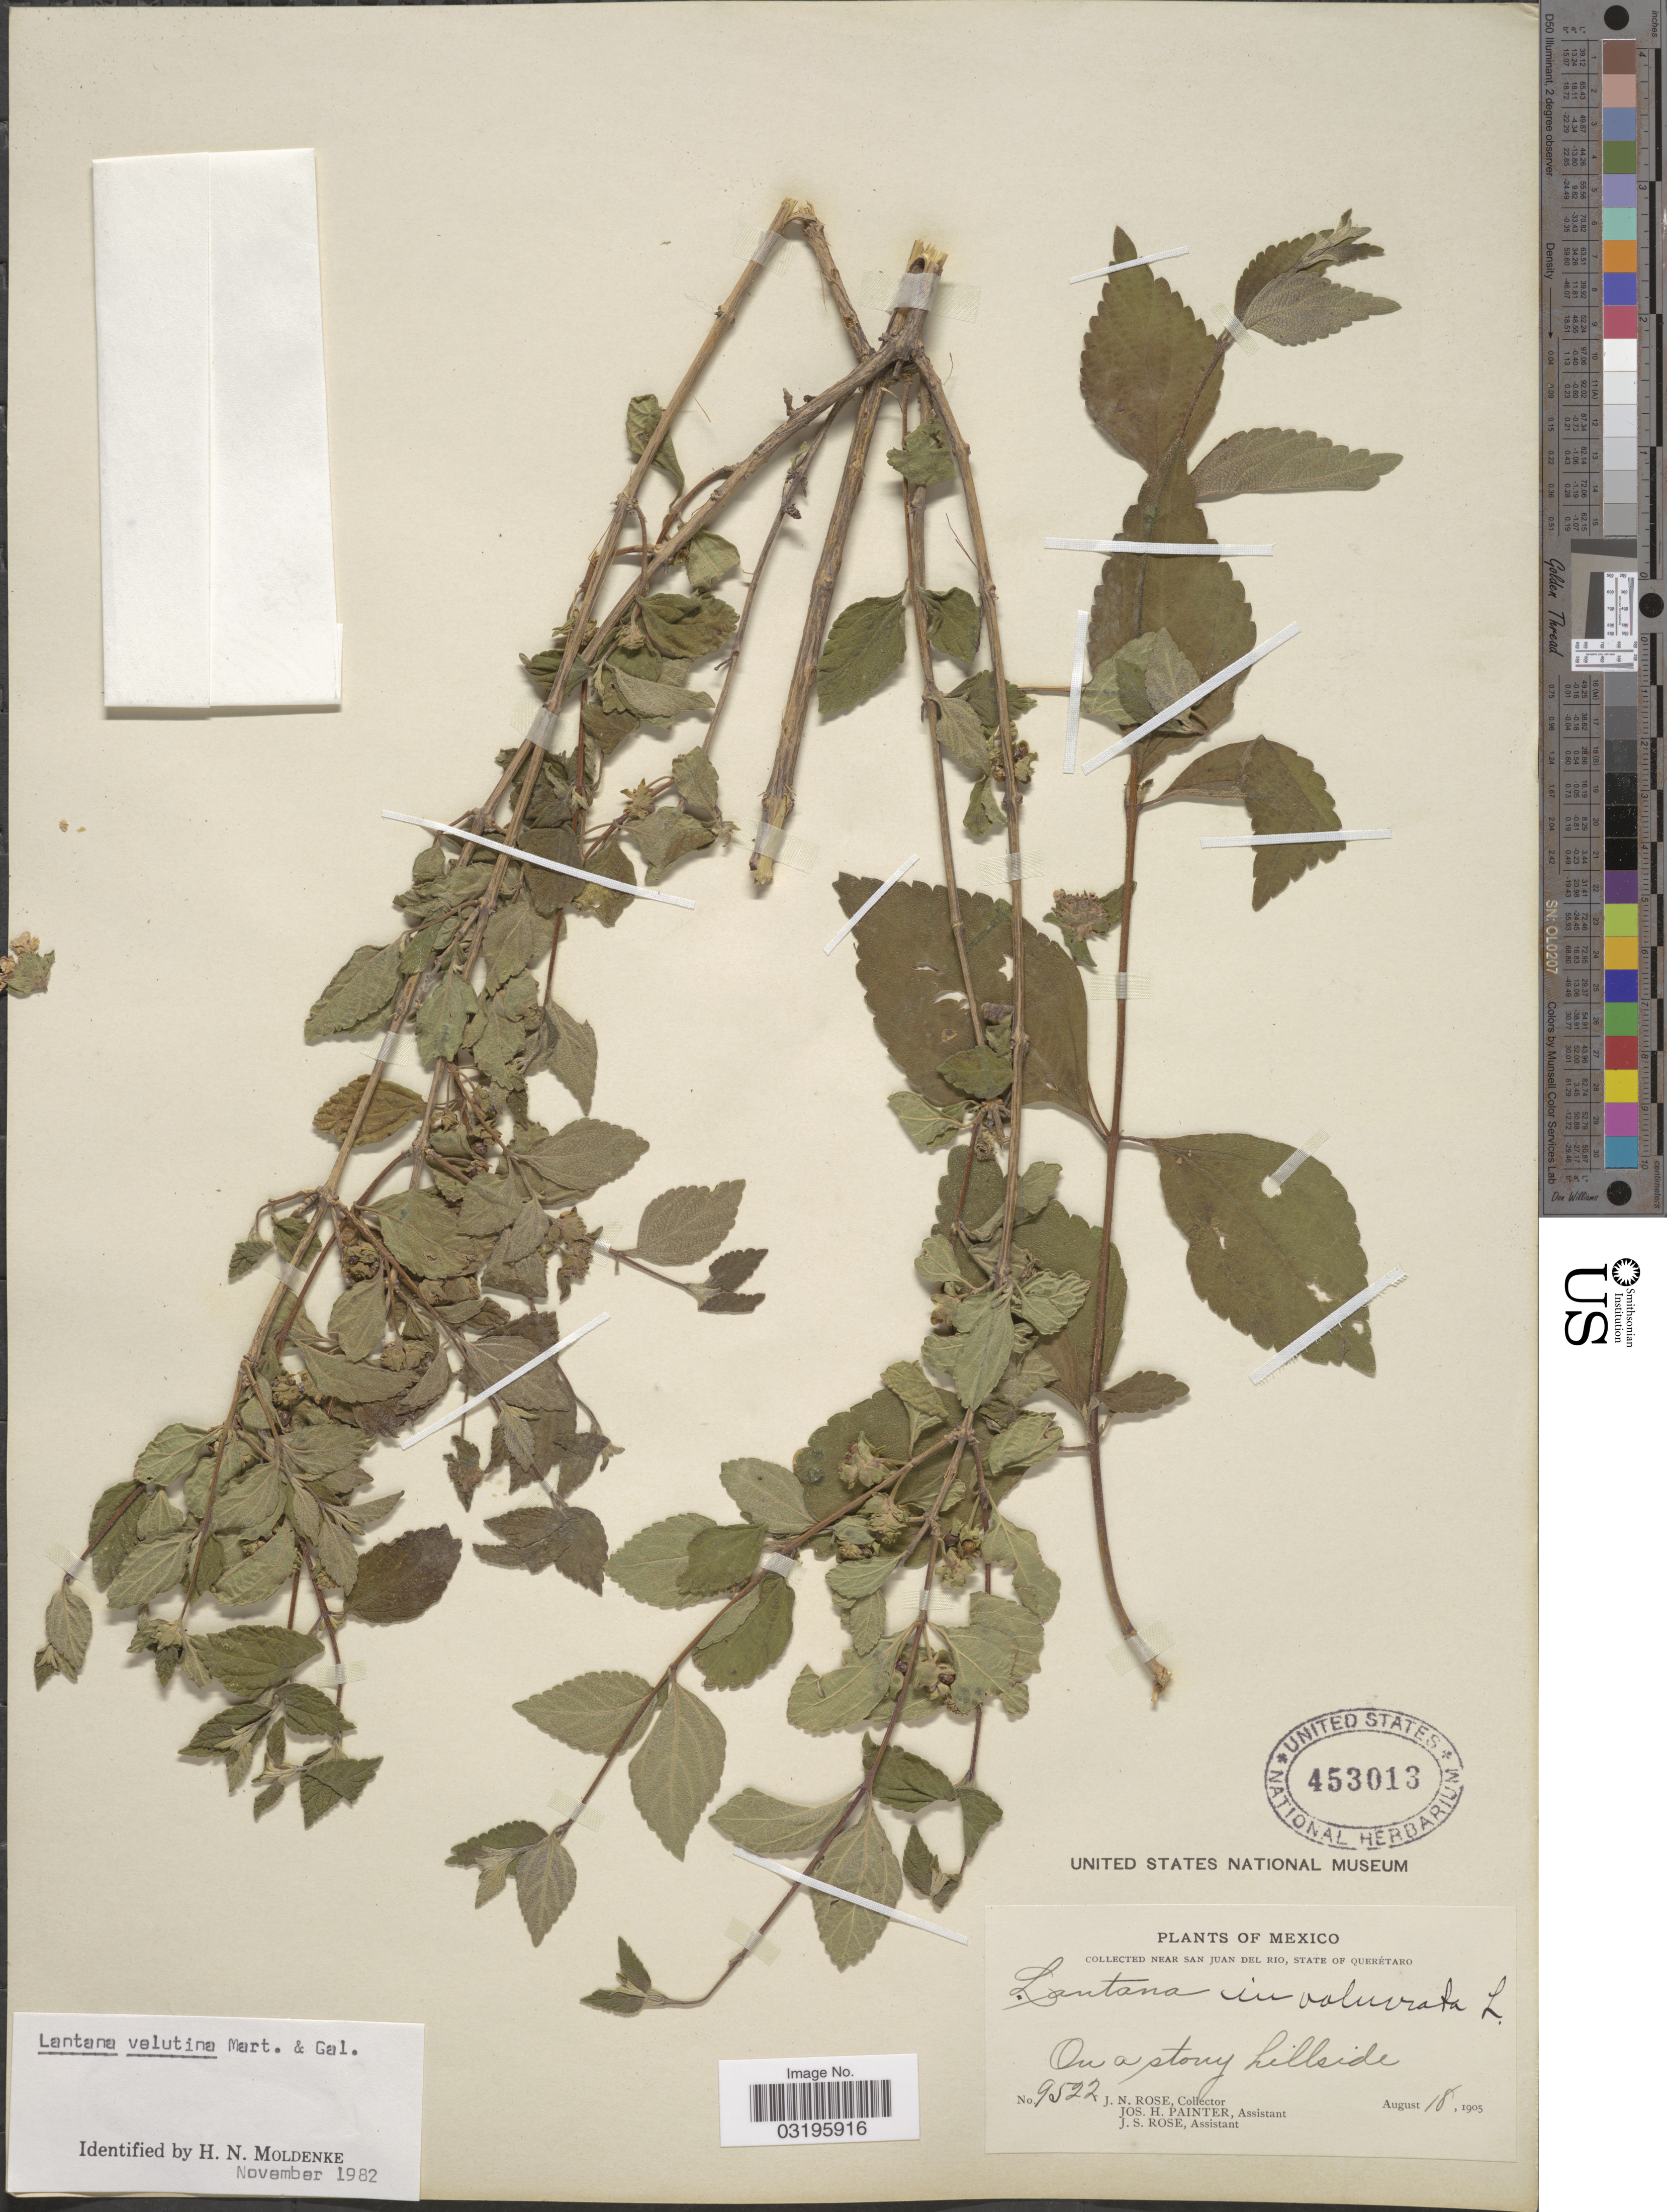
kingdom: Plantae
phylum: Tracheophyta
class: Magnoliopsida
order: Lamiales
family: Verbenaceae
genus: Lantana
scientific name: Lantana velutina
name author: M. Martens & Galeotti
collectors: J. N. Rose, J. H. Painter & J. S. Rose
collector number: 9522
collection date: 1905-08-18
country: Mexico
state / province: Querétaro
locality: Near San Juan Del Rio.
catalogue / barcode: US 453013